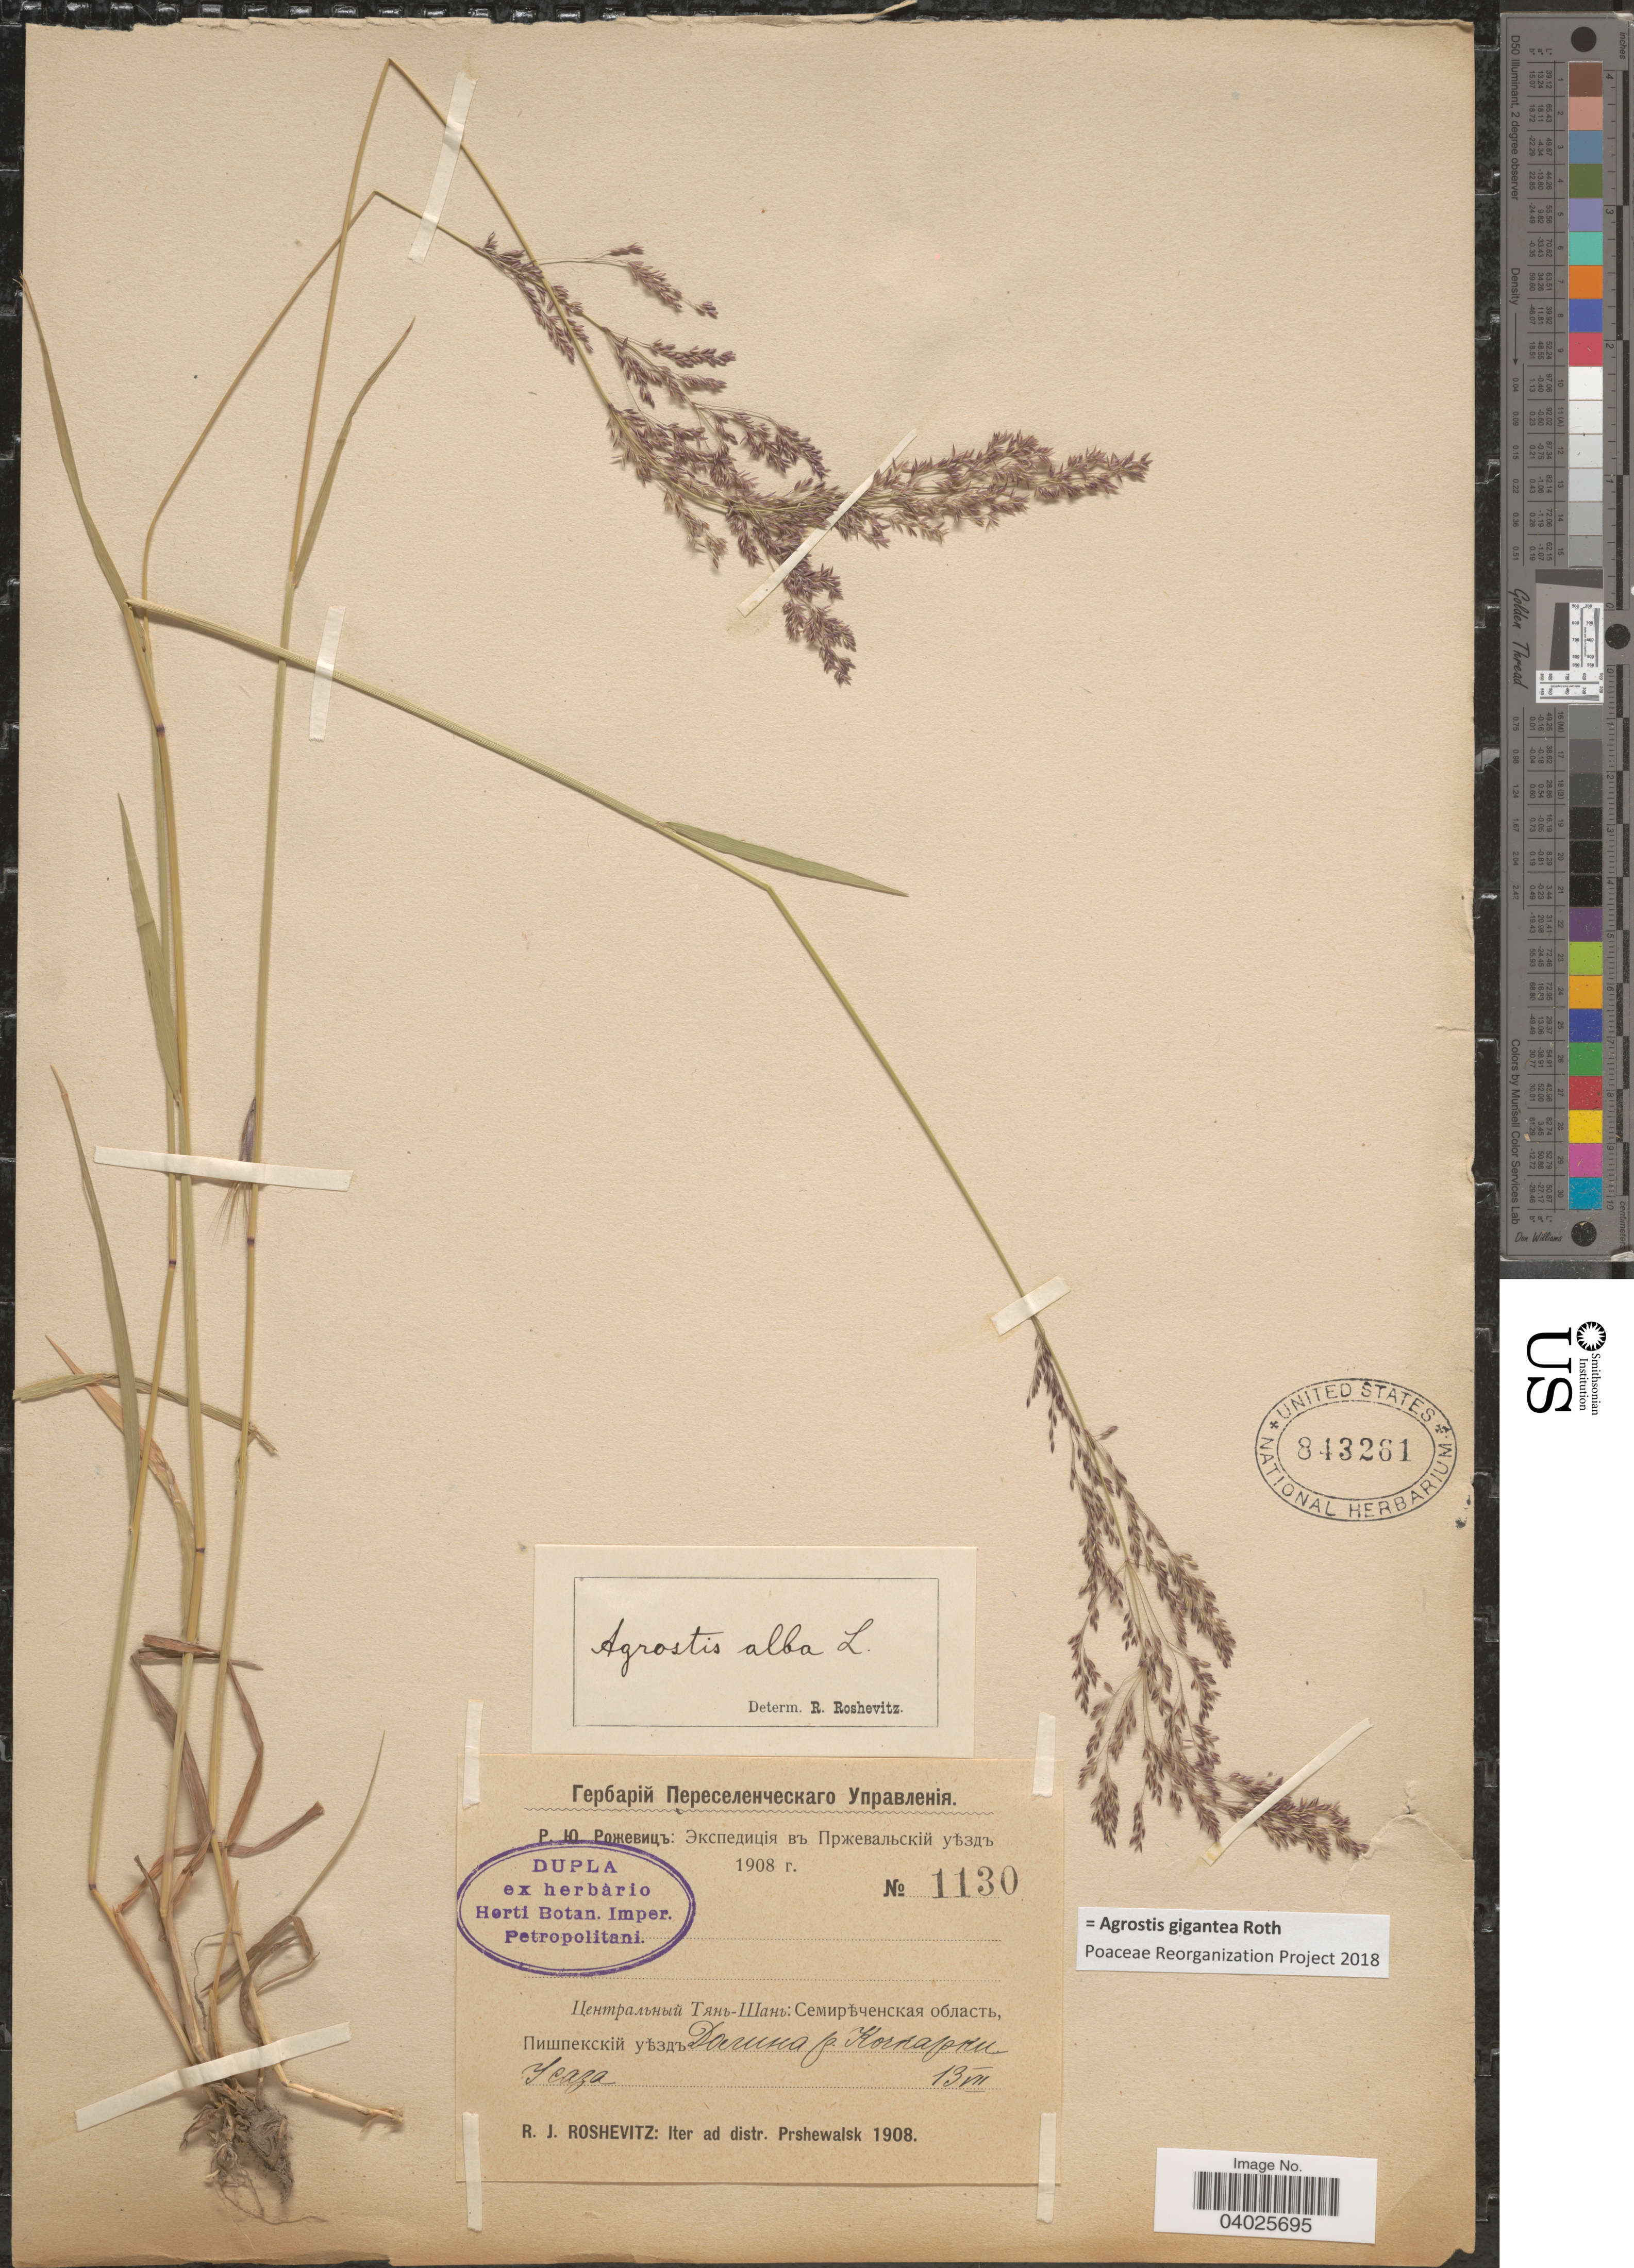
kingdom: Plantae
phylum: Tracheophyta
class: Liliopsida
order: Poales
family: Poaceae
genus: Agrostis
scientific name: Agrostis gigantea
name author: Roth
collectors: R. J. Roshevitz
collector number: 1130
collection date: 1908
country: Kyrgyzstan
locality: Iter ad distr. Prshewalsk. Valley of river Kochkorka, Usaz.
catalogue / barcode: US 843261